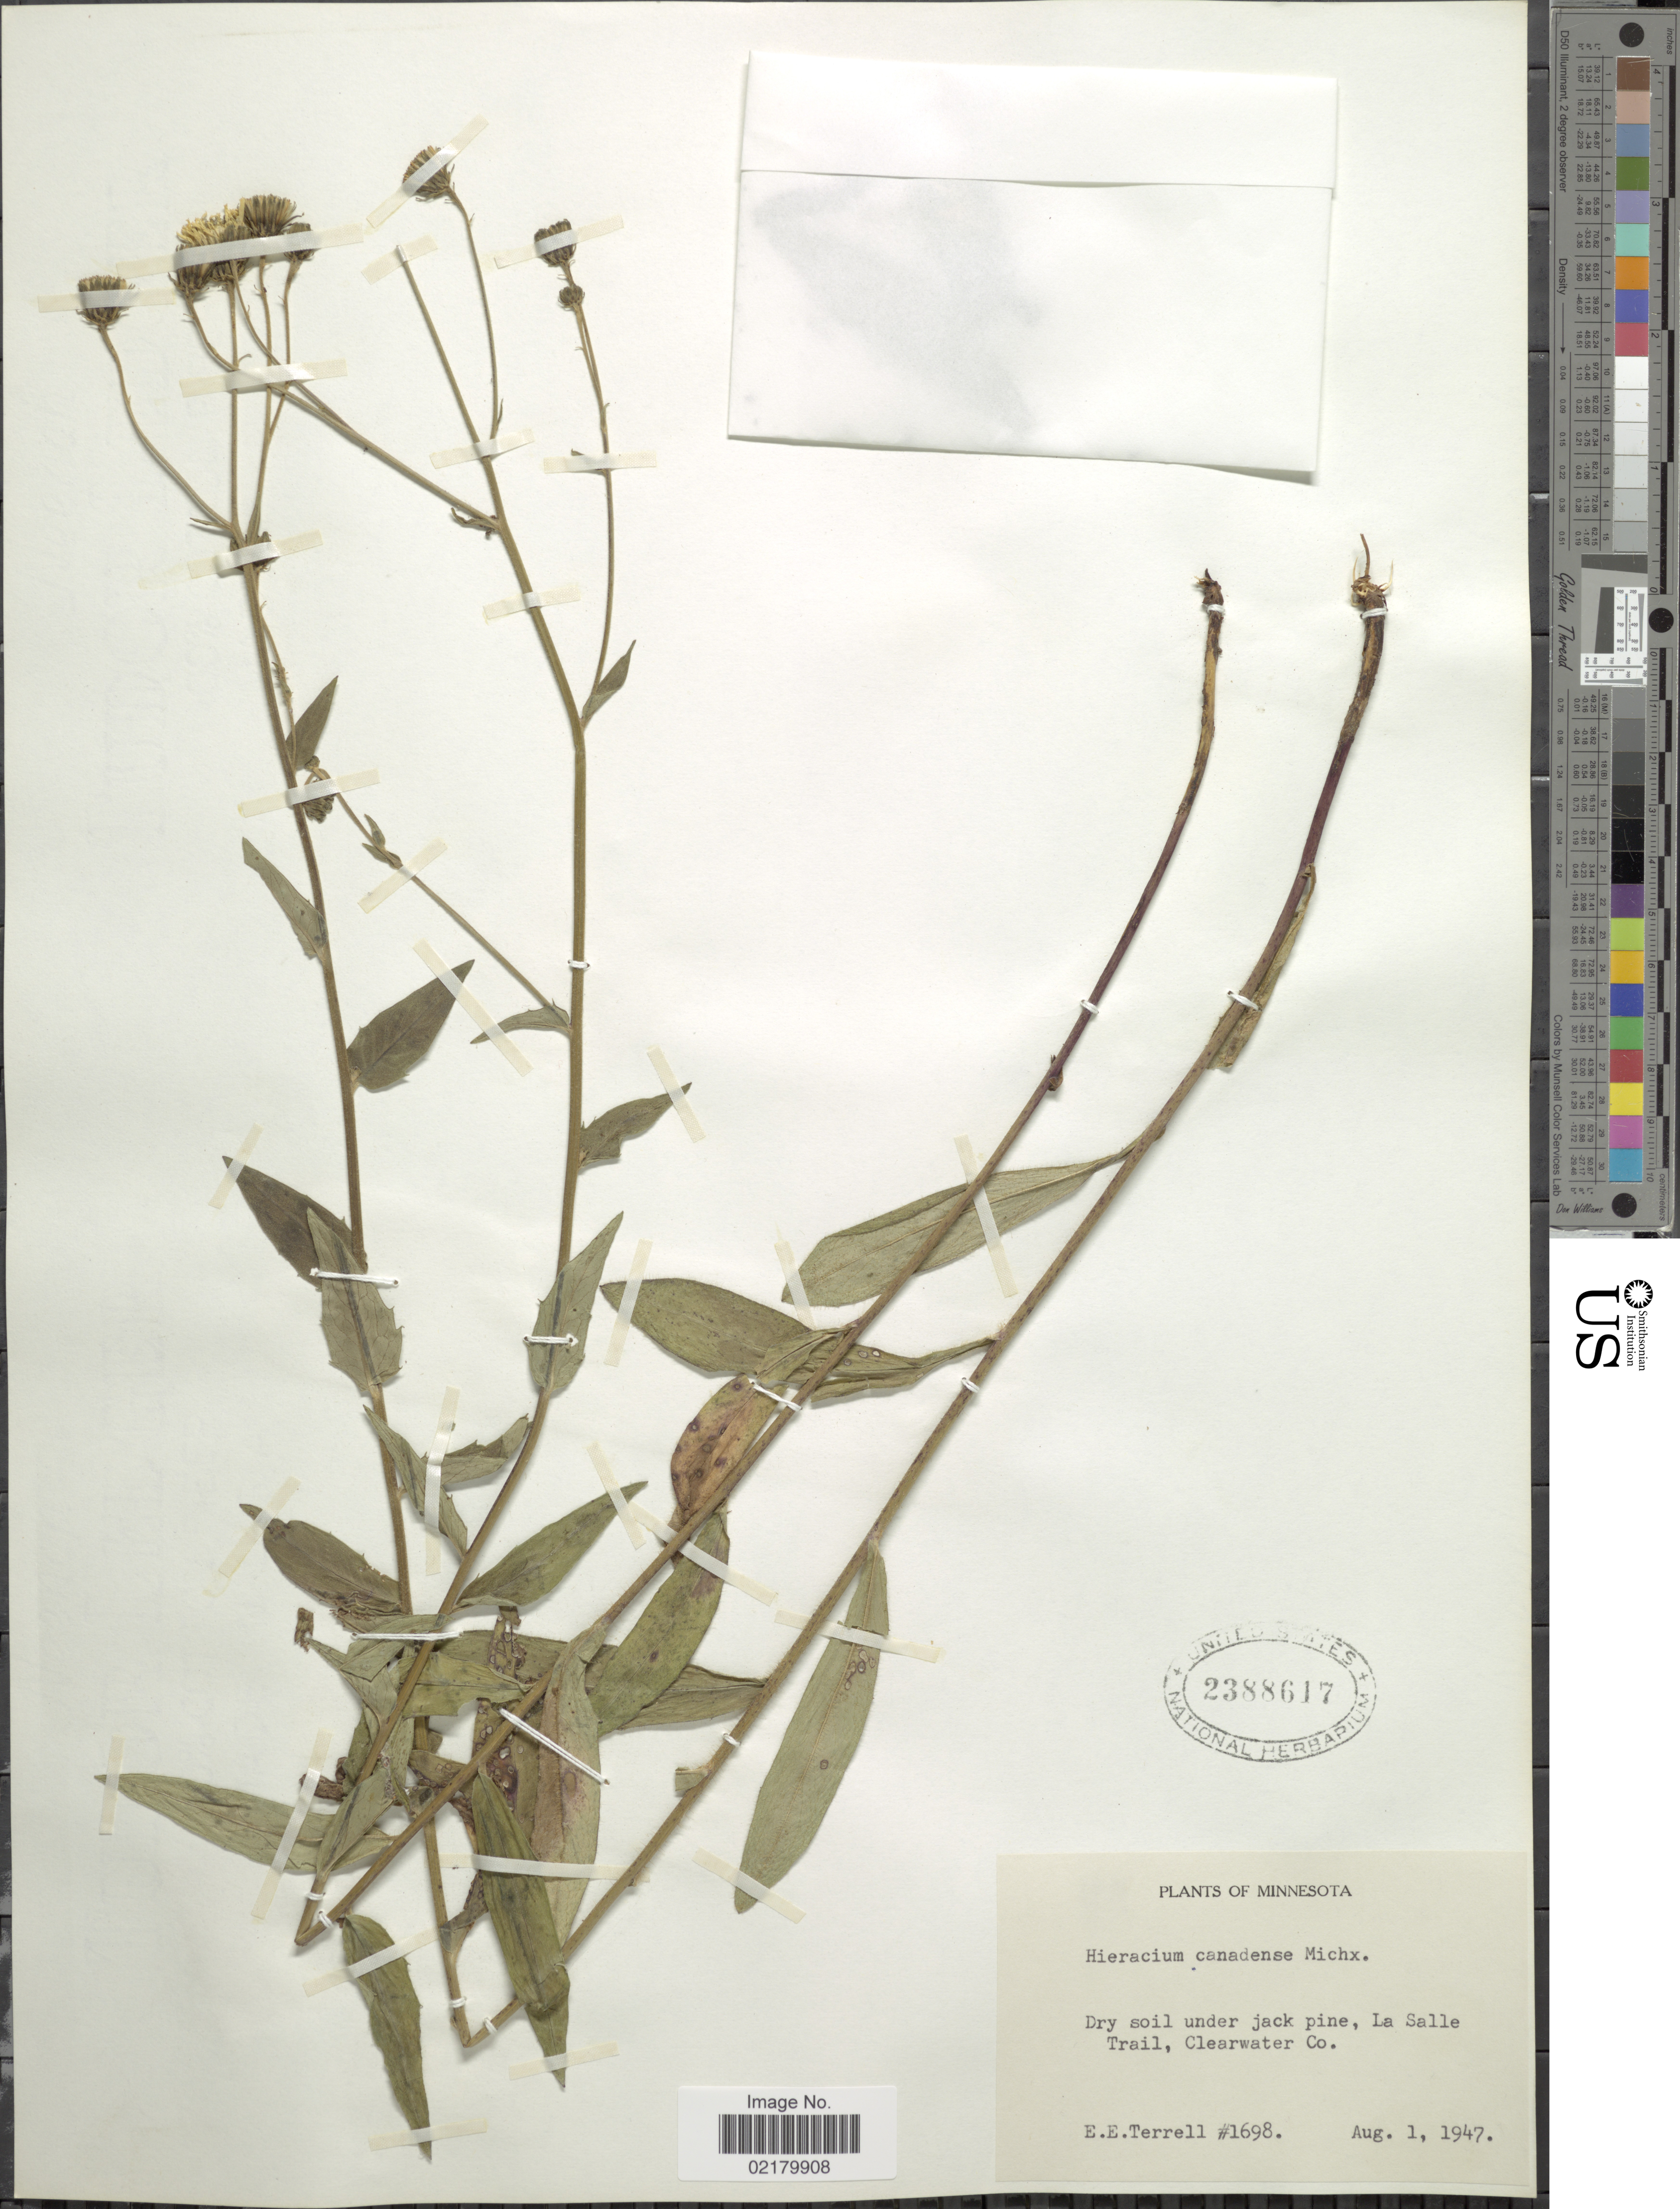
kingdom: Plantae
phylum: Tracheophyta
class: Magnoliopsida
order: Asterales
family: Asteraceae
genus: Hieracium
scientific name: Hieracium canadense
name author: Michx.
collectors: E. E. Terrell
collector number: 1698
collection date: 1947-08-01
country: United States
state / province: Minnesota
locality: Dry soil under jack pine, La Salle Trail, Clearwater Co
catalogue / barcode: US 2388617